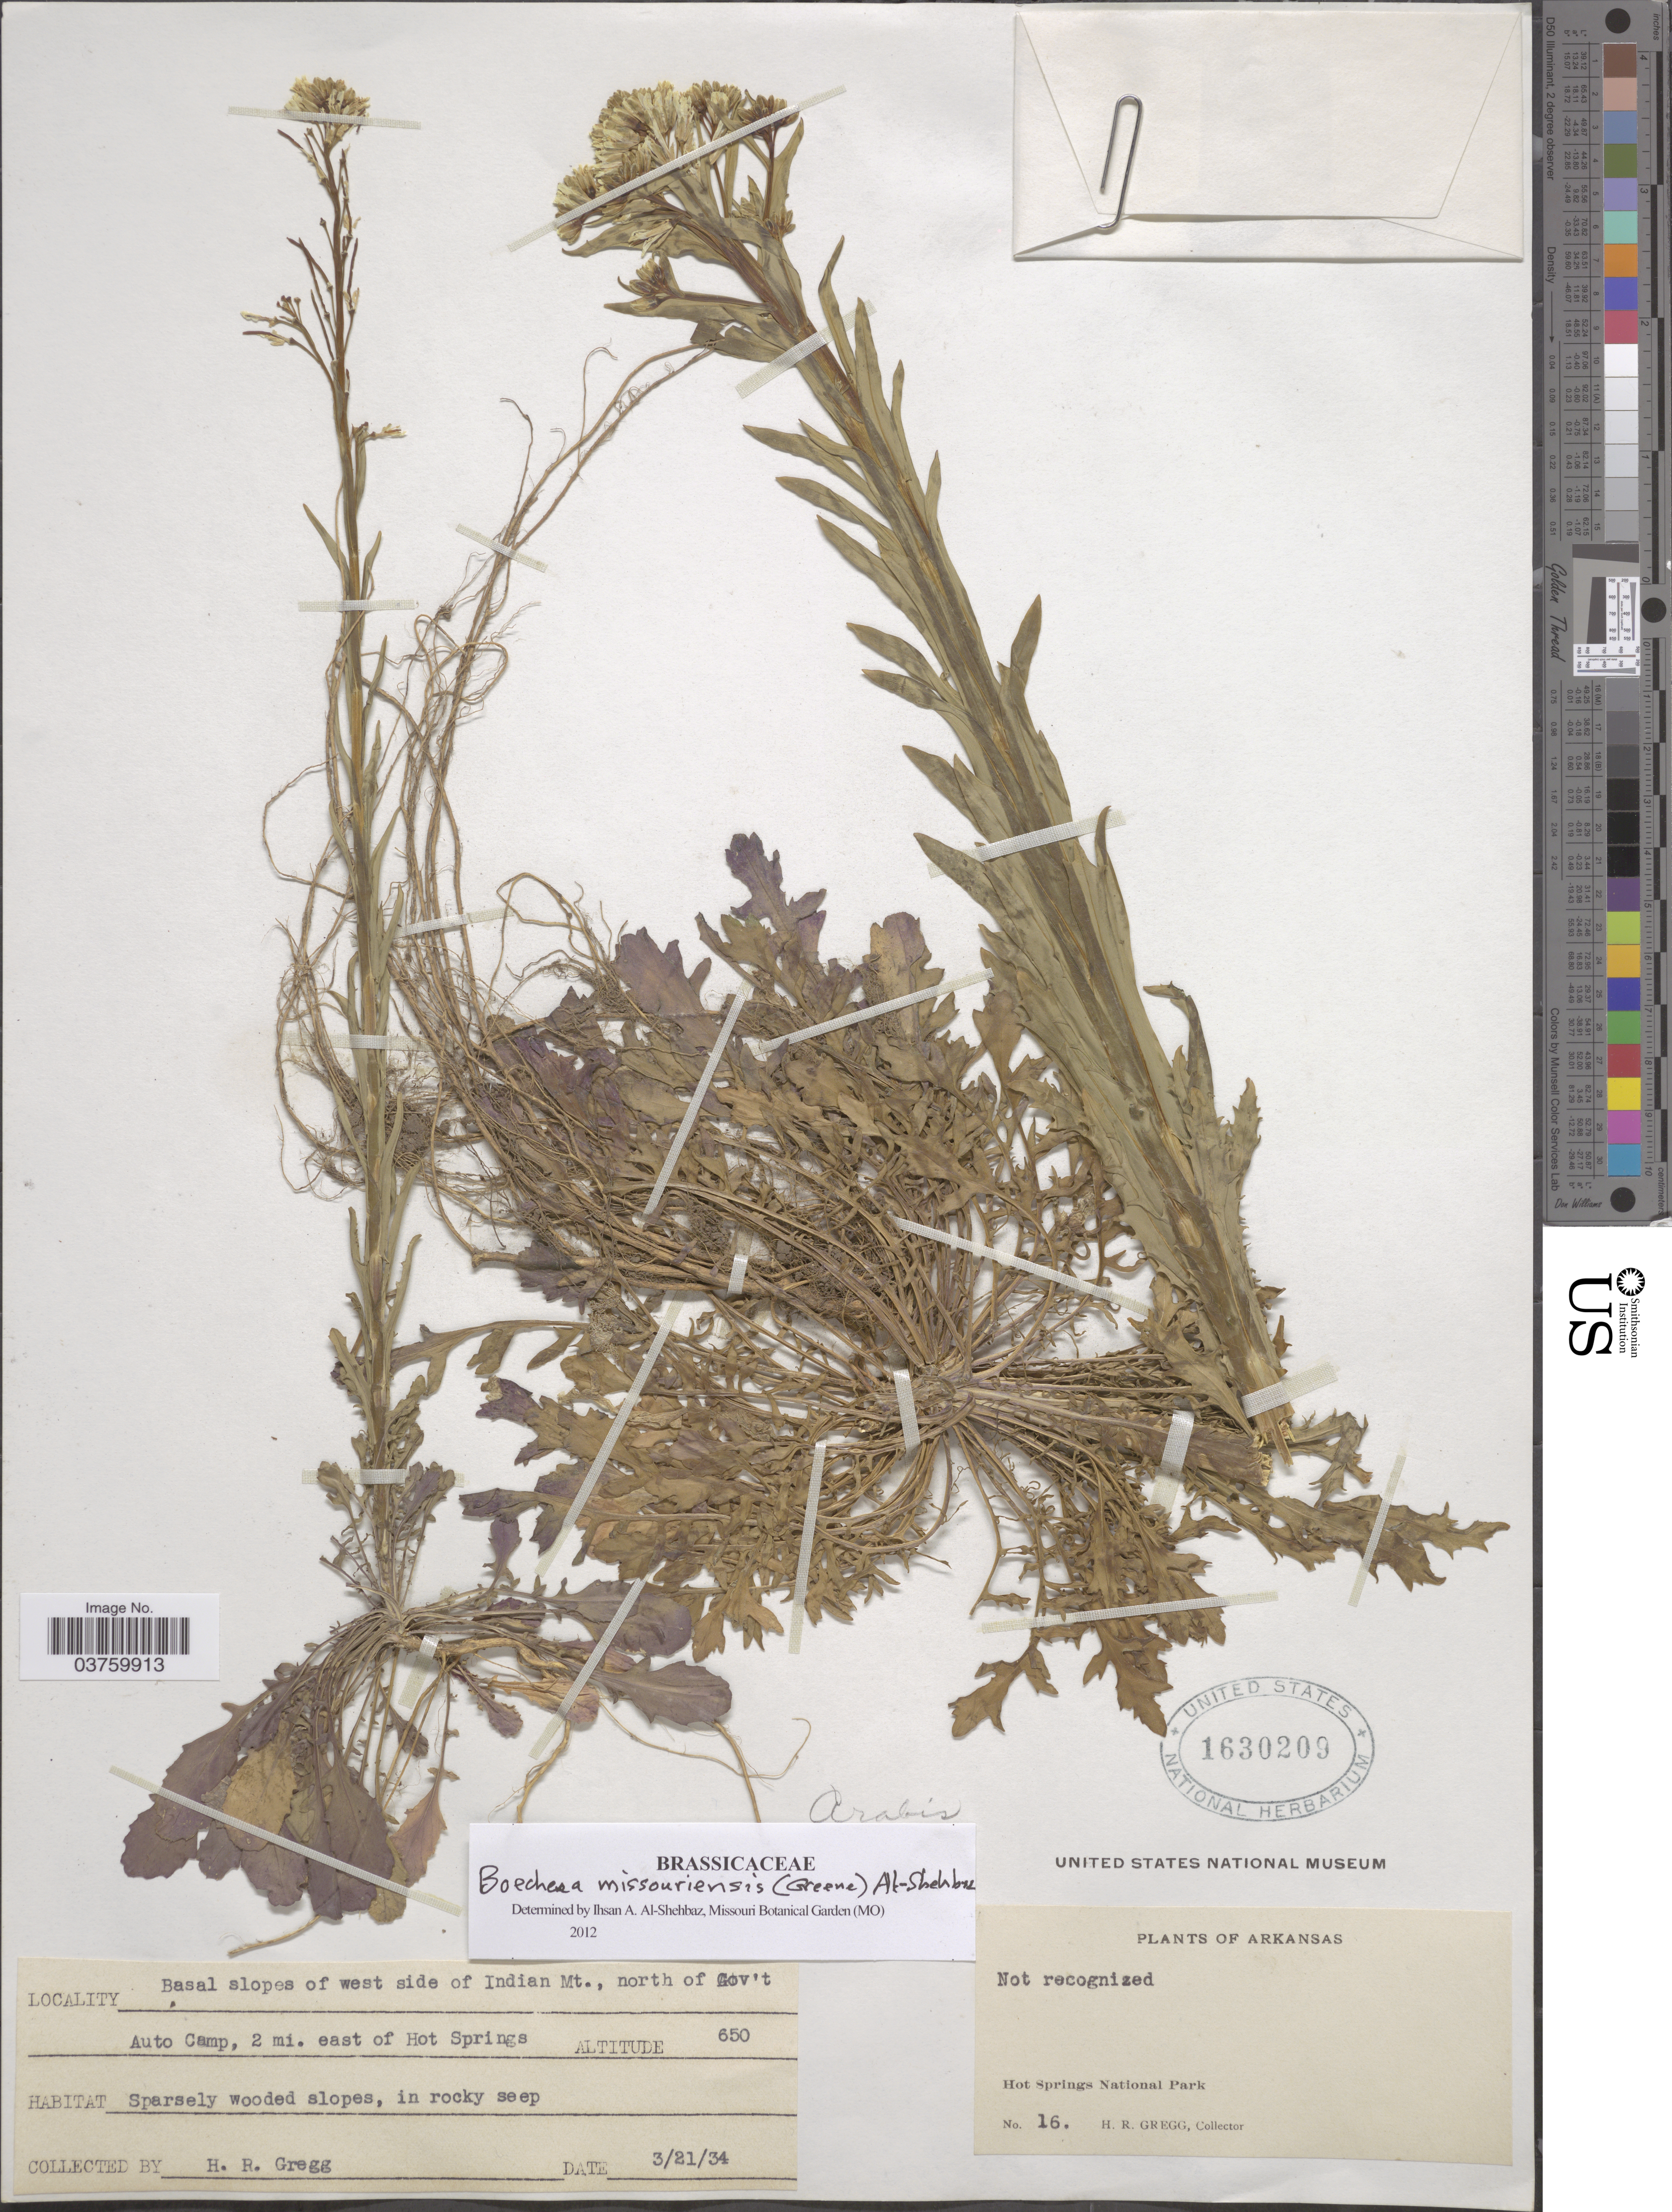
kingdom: Plantae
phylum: Tracheophyta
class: Magnoliopsida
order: Brassicales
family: Brassicaceae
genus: Boechera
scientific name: Boechera missouriensis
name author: (Greene) Al-Shehbaz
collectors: H. Gregg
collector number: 16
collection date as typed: Transcribed d/m/y: 21/3/34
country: United States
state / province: Arkansas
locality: Basal slopes of west side of Indian Mt., north of Gov't Auto Camp, 2 mi. east of Hot Springs. Hot Springs National Park.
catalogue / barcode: US 1630209